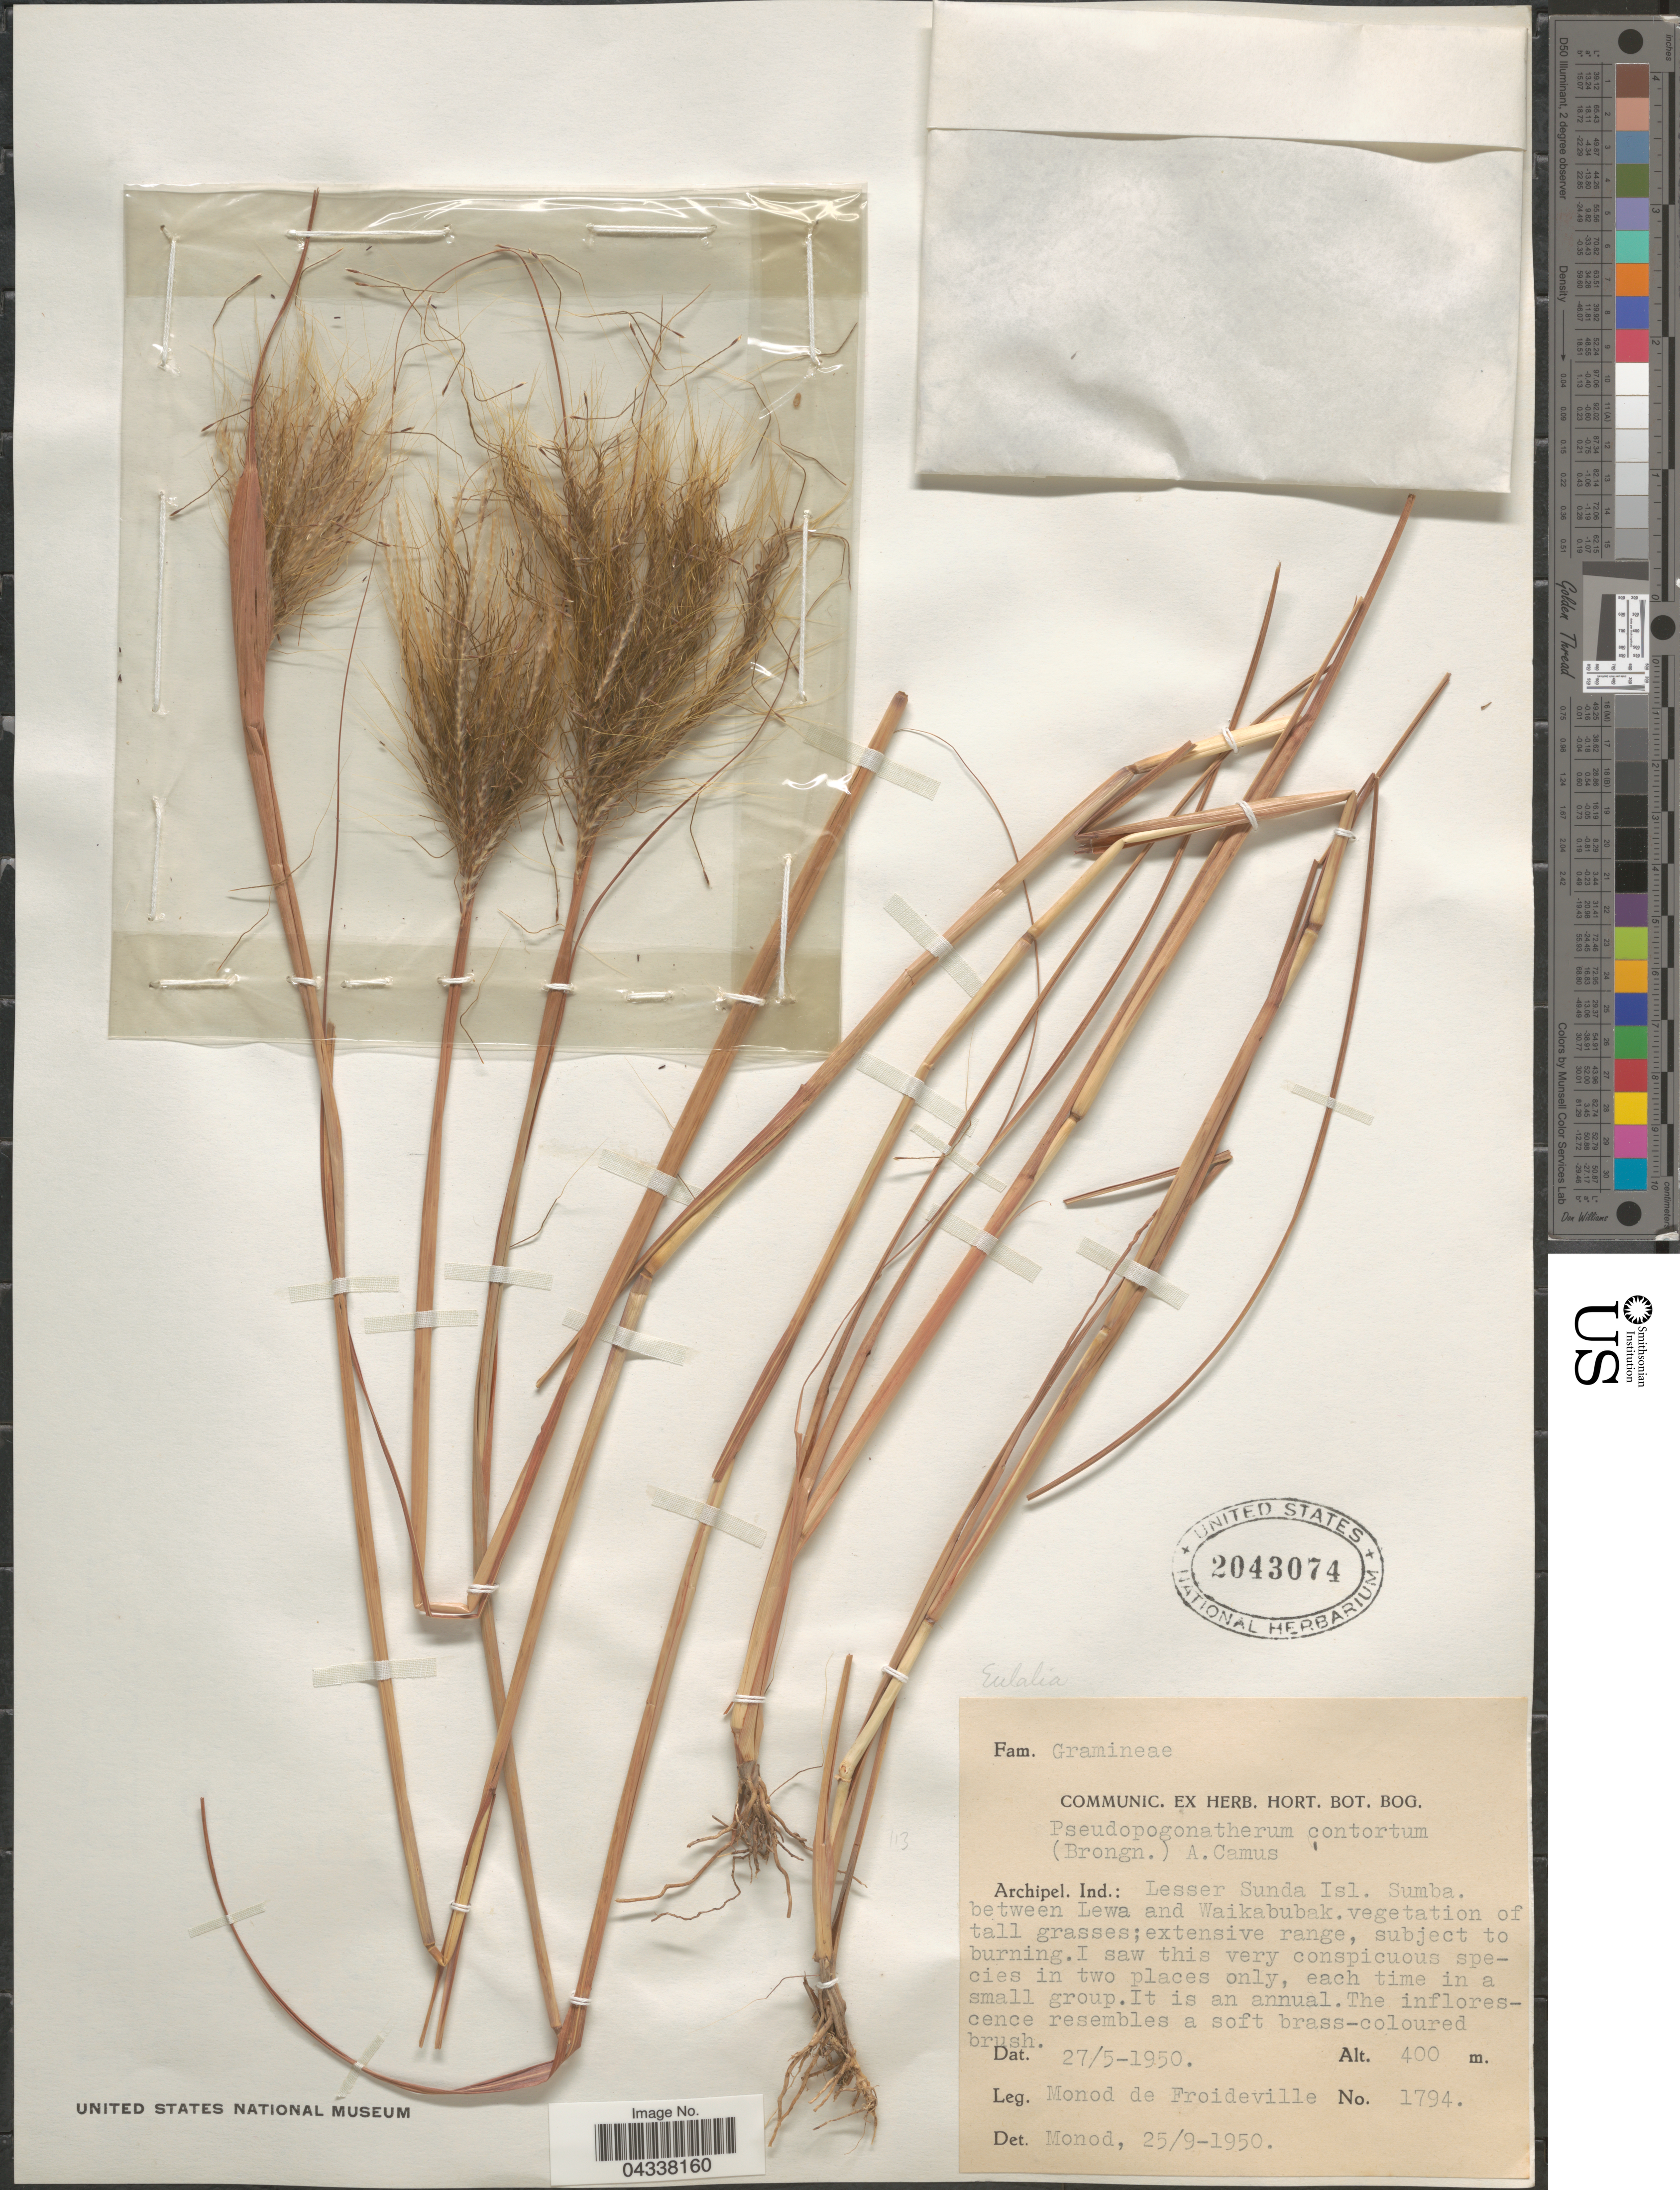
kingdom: Plantae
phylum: Tracheophyta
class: Liliopsida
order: Poales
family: Poaceae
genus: Pseudopogonatherum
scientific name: Pseudopogonatherum contortum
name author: A. Camus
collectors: C. Monod de Froideville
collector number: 1794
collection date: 1950-05-27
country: Indonesia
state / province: Nusa Tenggara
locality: Archipel. Ind.: Lesser Sunda Isl. Sumba, between Lawa and Waikabubak.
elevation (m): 400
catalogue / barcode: US 2043074